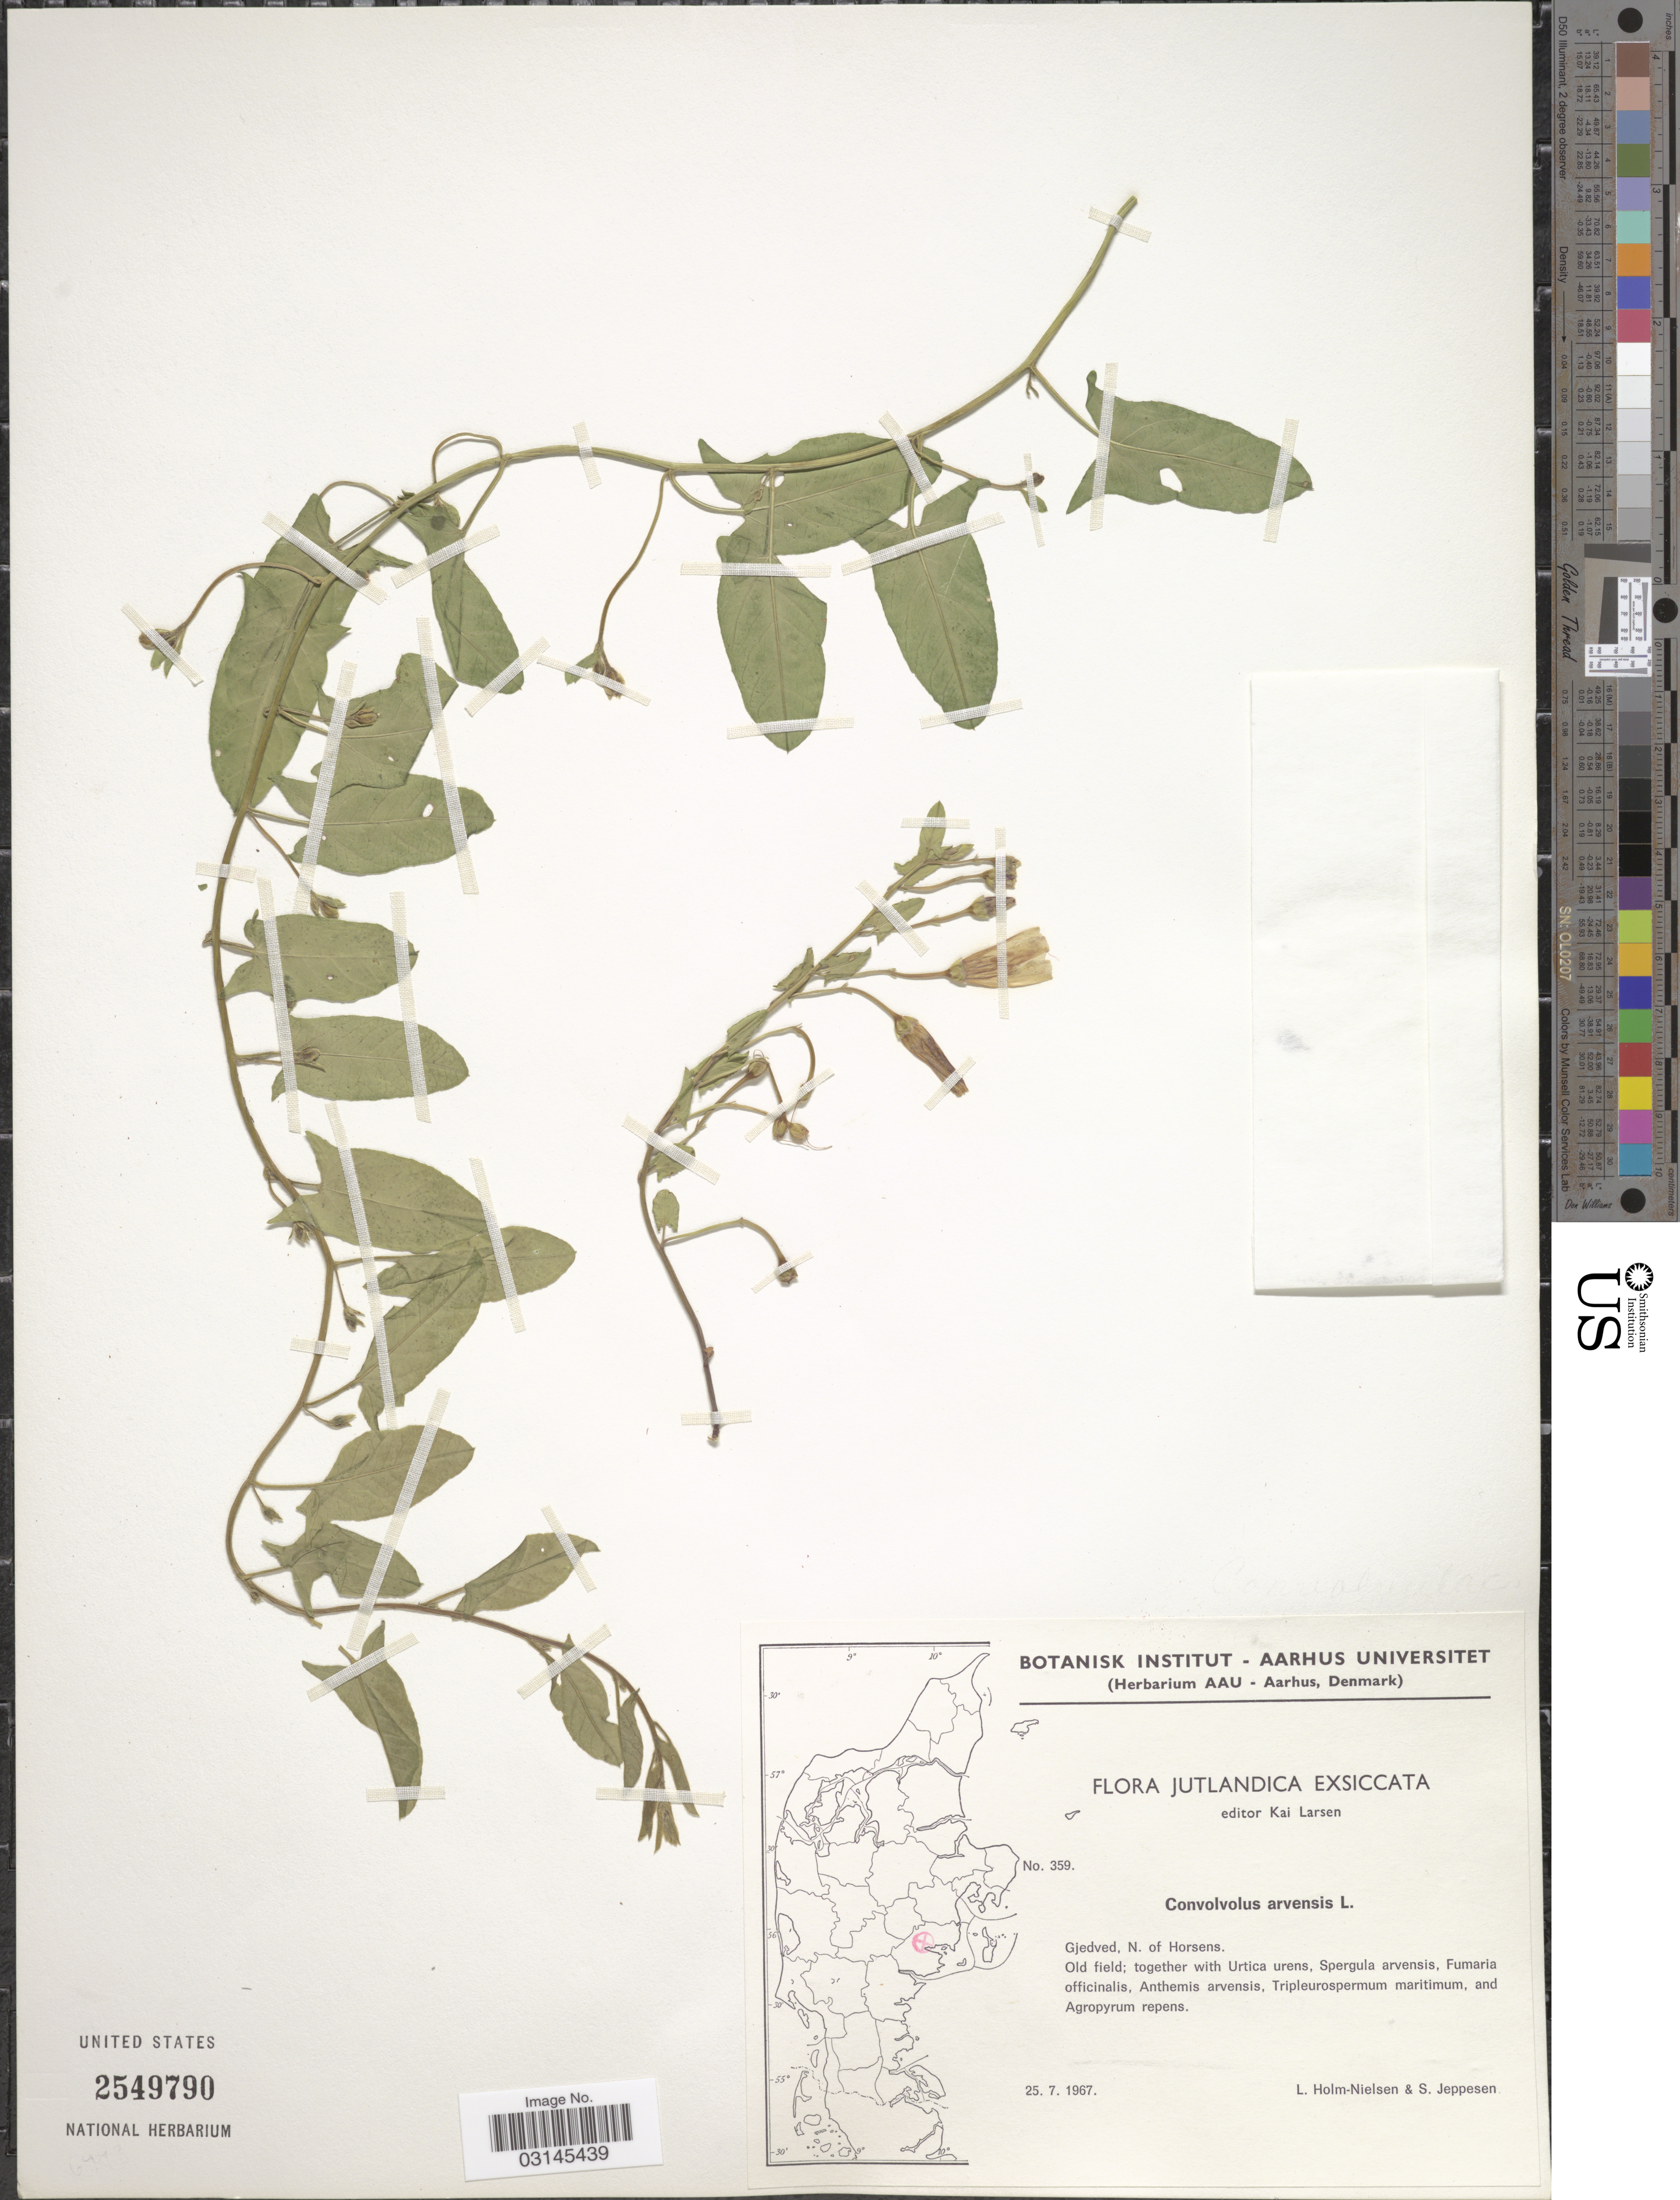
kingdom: Plantae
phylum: Tracheophyta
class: Magnoliopsida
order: Solanales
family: Convolvulaceae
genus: Convolvulus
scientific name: Convolvulus arvensis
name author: L.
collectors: L. Holm-Nielsen & S. Jeppesen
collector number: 359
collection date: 1967-07-25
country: Denmark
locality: Jutlandica. Gjedved, N. of Horsens.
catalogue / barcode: US 2549790